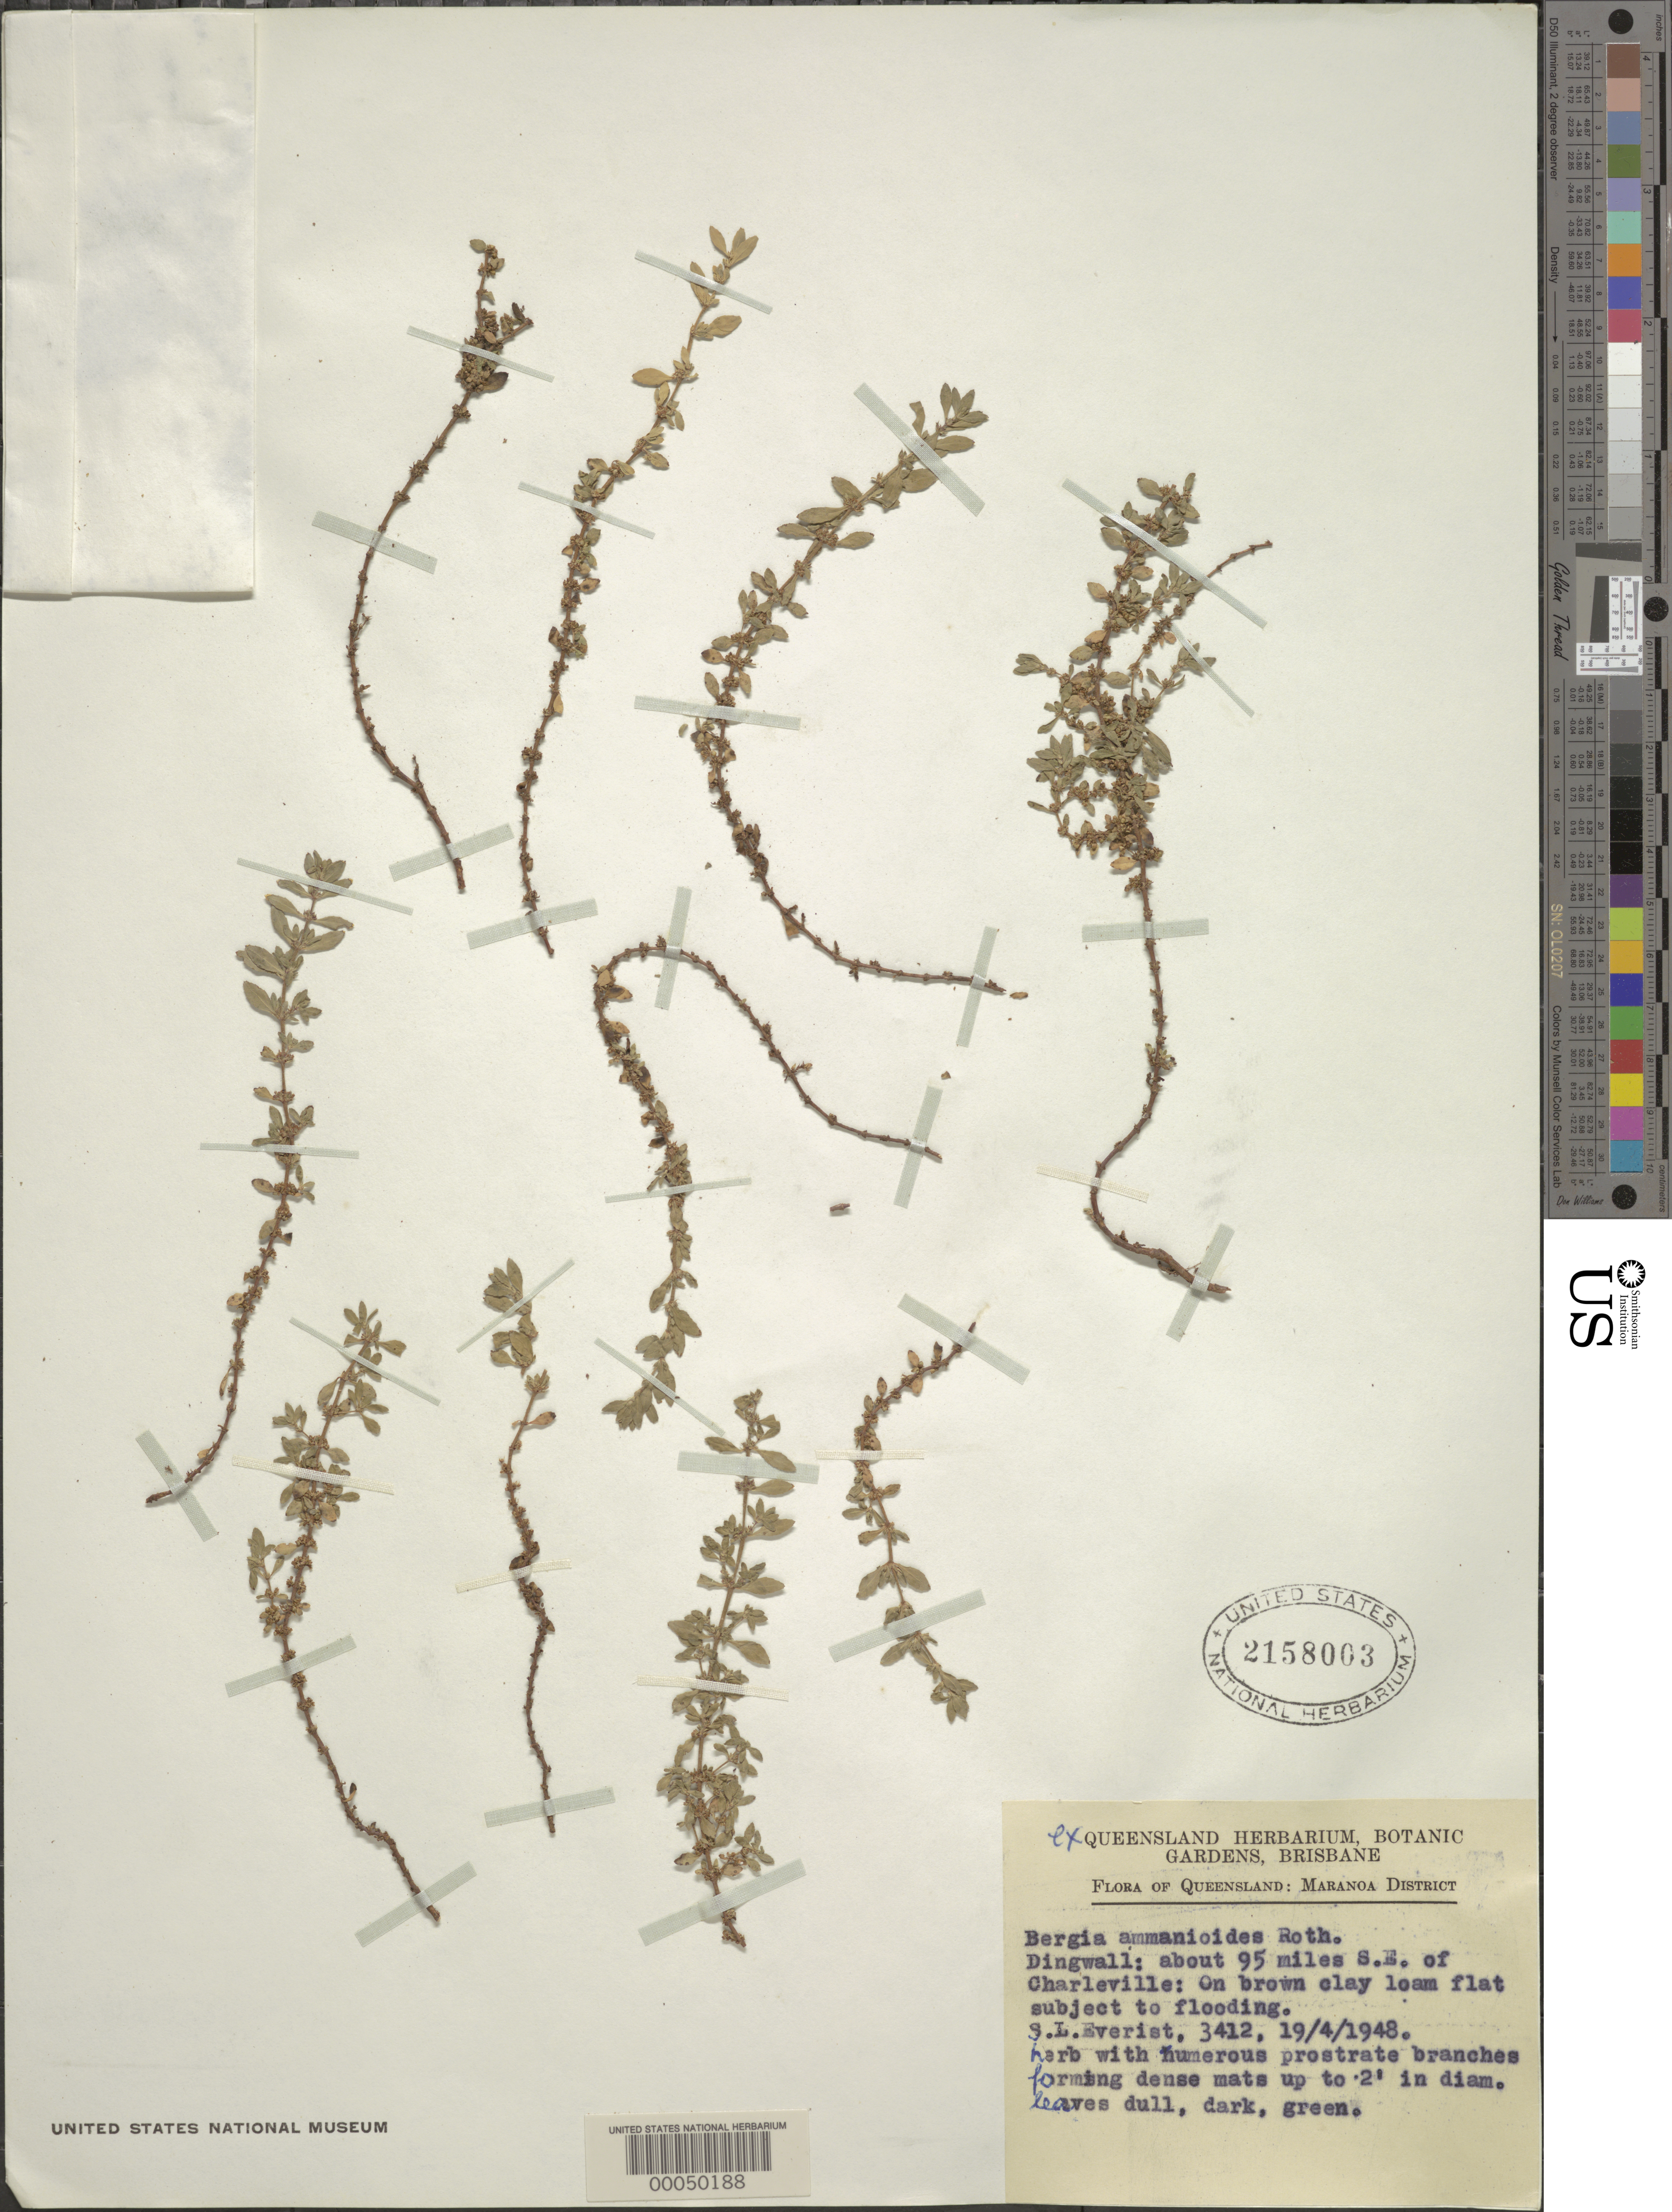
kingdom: Plantae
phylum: Tracheophyta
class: Magnoliopsida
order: Malpighiales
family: Elatinaceae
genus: Bergia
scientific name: Bergia ammannioides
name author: Roxb.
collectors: S. Everist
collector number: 3412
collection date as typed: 19 Apr 1948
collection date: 1948-04-19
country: Australia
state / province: Queensland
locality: Maranoa district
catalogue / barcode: US 2158003